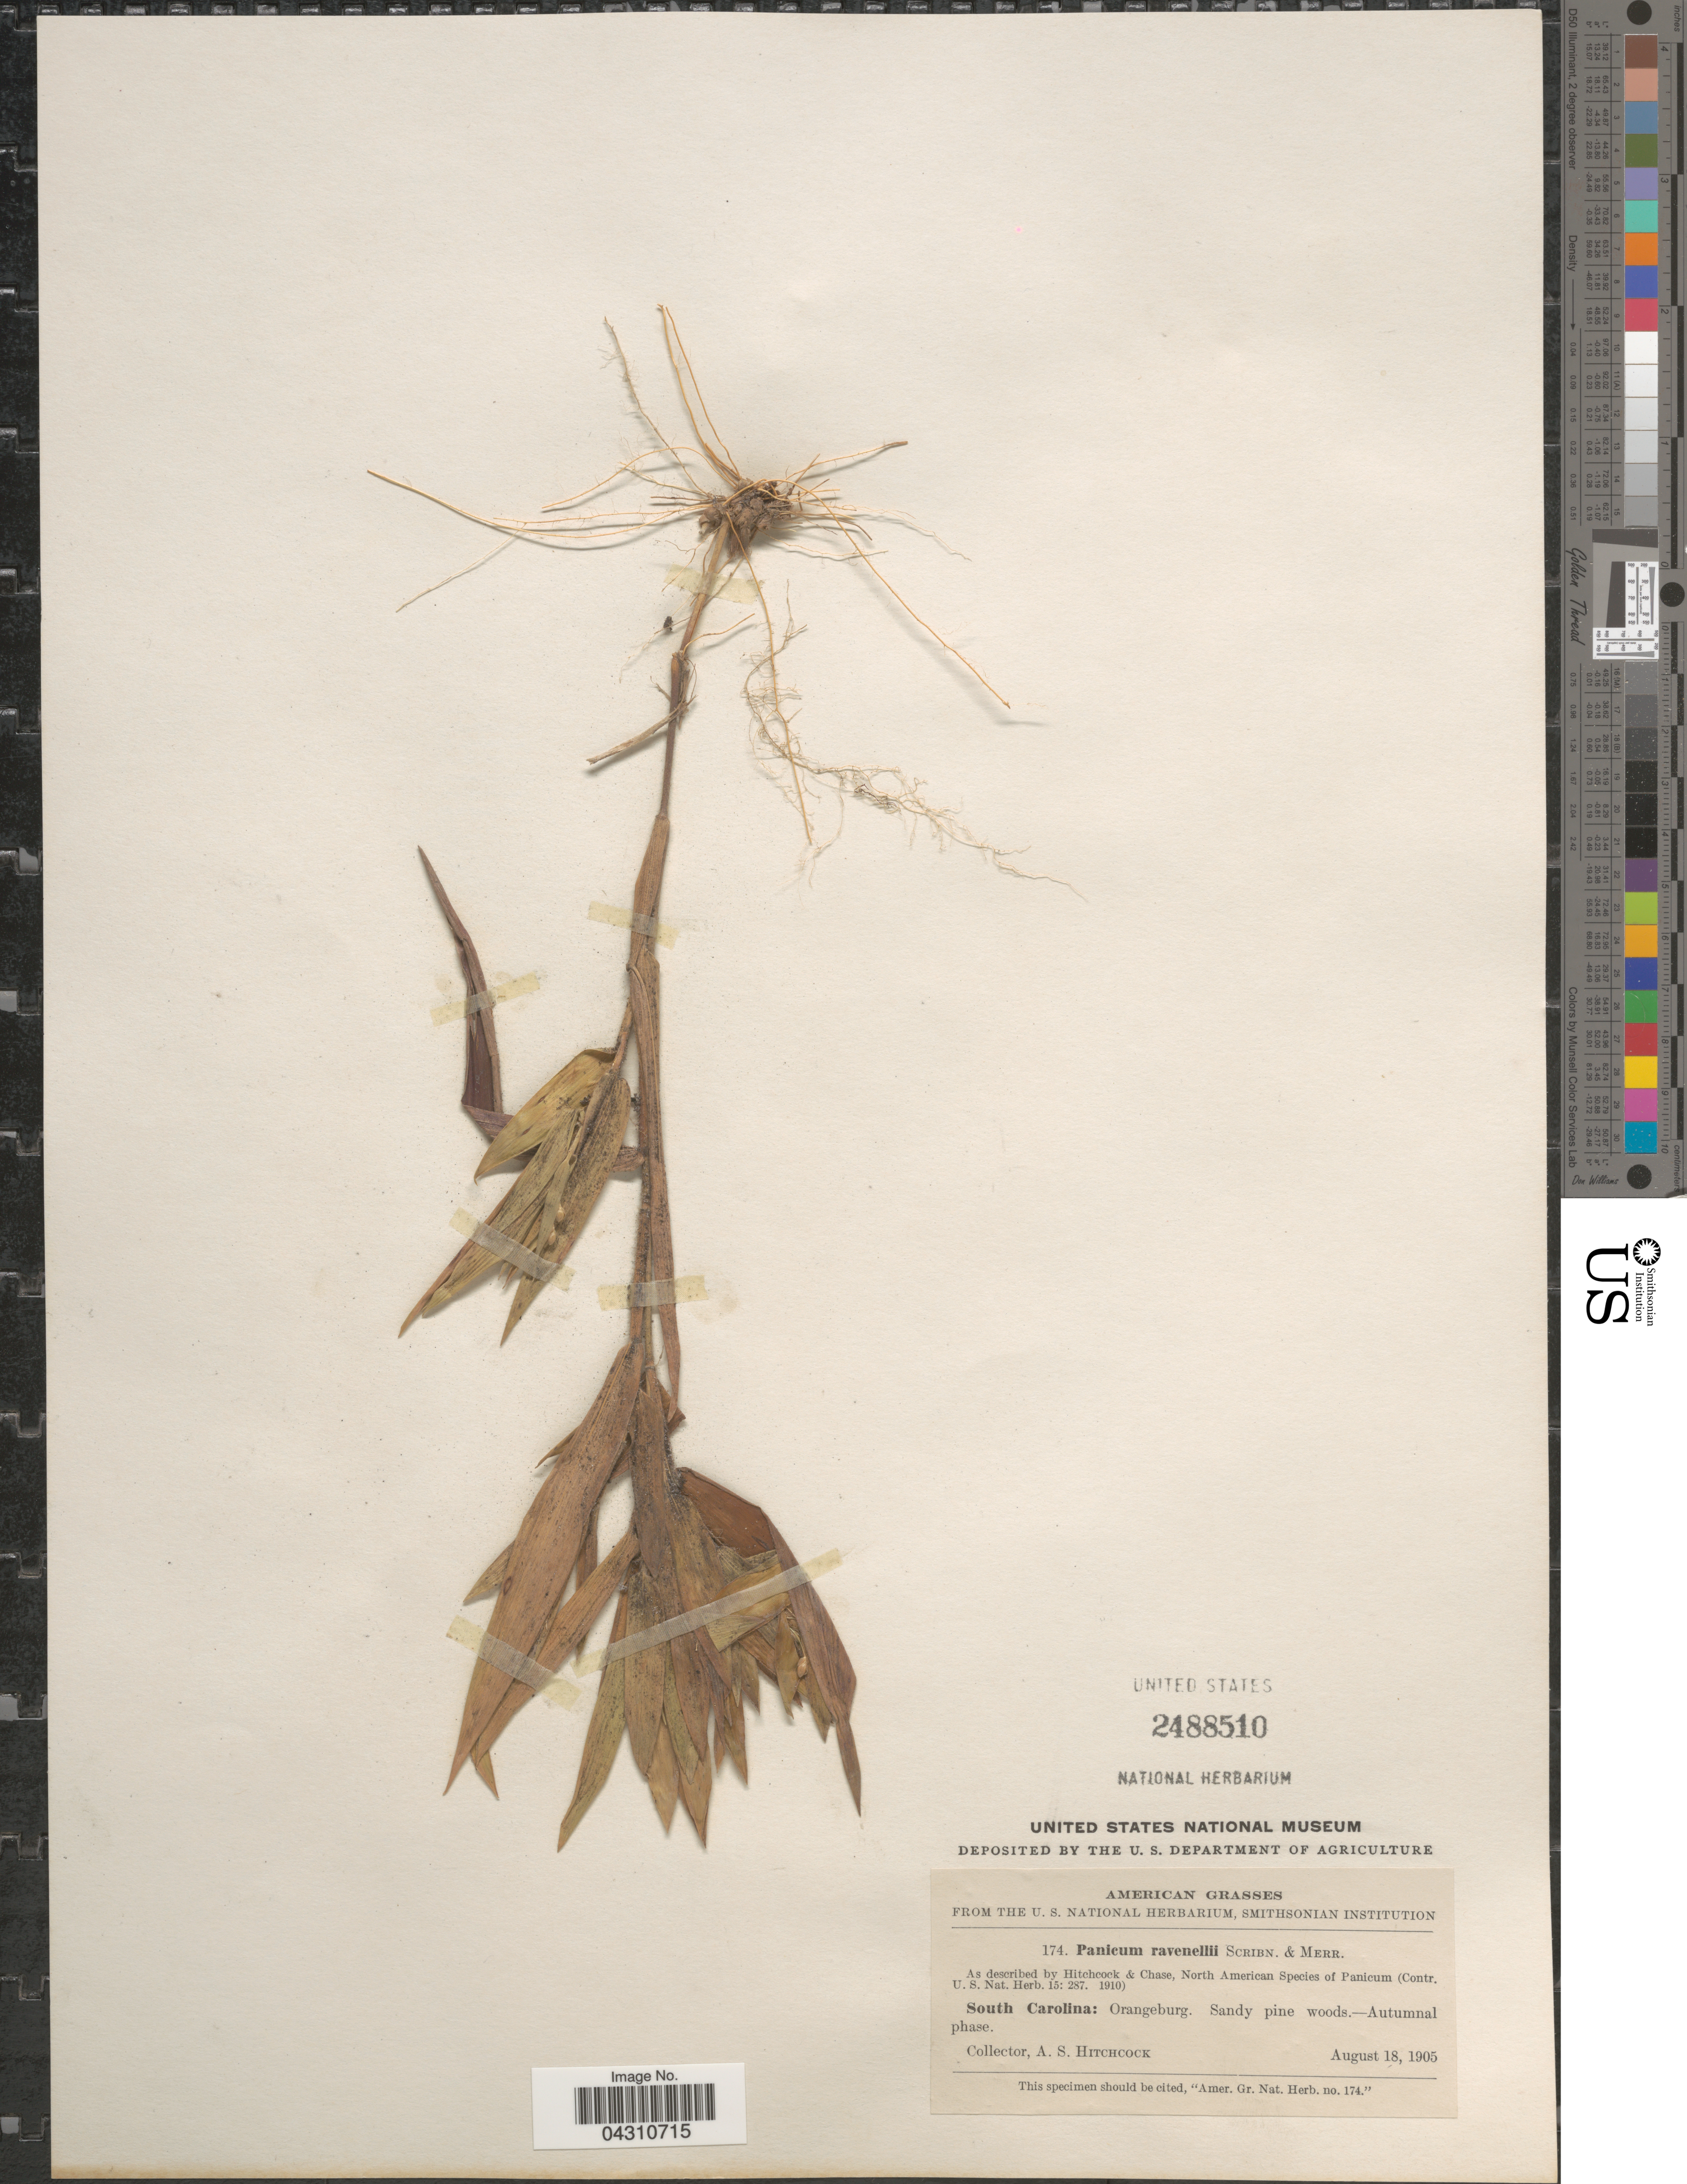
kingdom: Plantae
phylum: Tracheophyta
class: Liliopsida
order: Poales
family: Poaceae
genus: Dichanthelium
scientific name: Dichanthelium ravenelii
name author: (Scribn. & Merr.) Gould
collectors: A. S. Hitchcock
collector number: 174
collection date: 1905-08-18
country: United States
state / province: South Carolina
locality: Orangeburg. Sandy pine woods.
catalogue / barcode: US 2488510